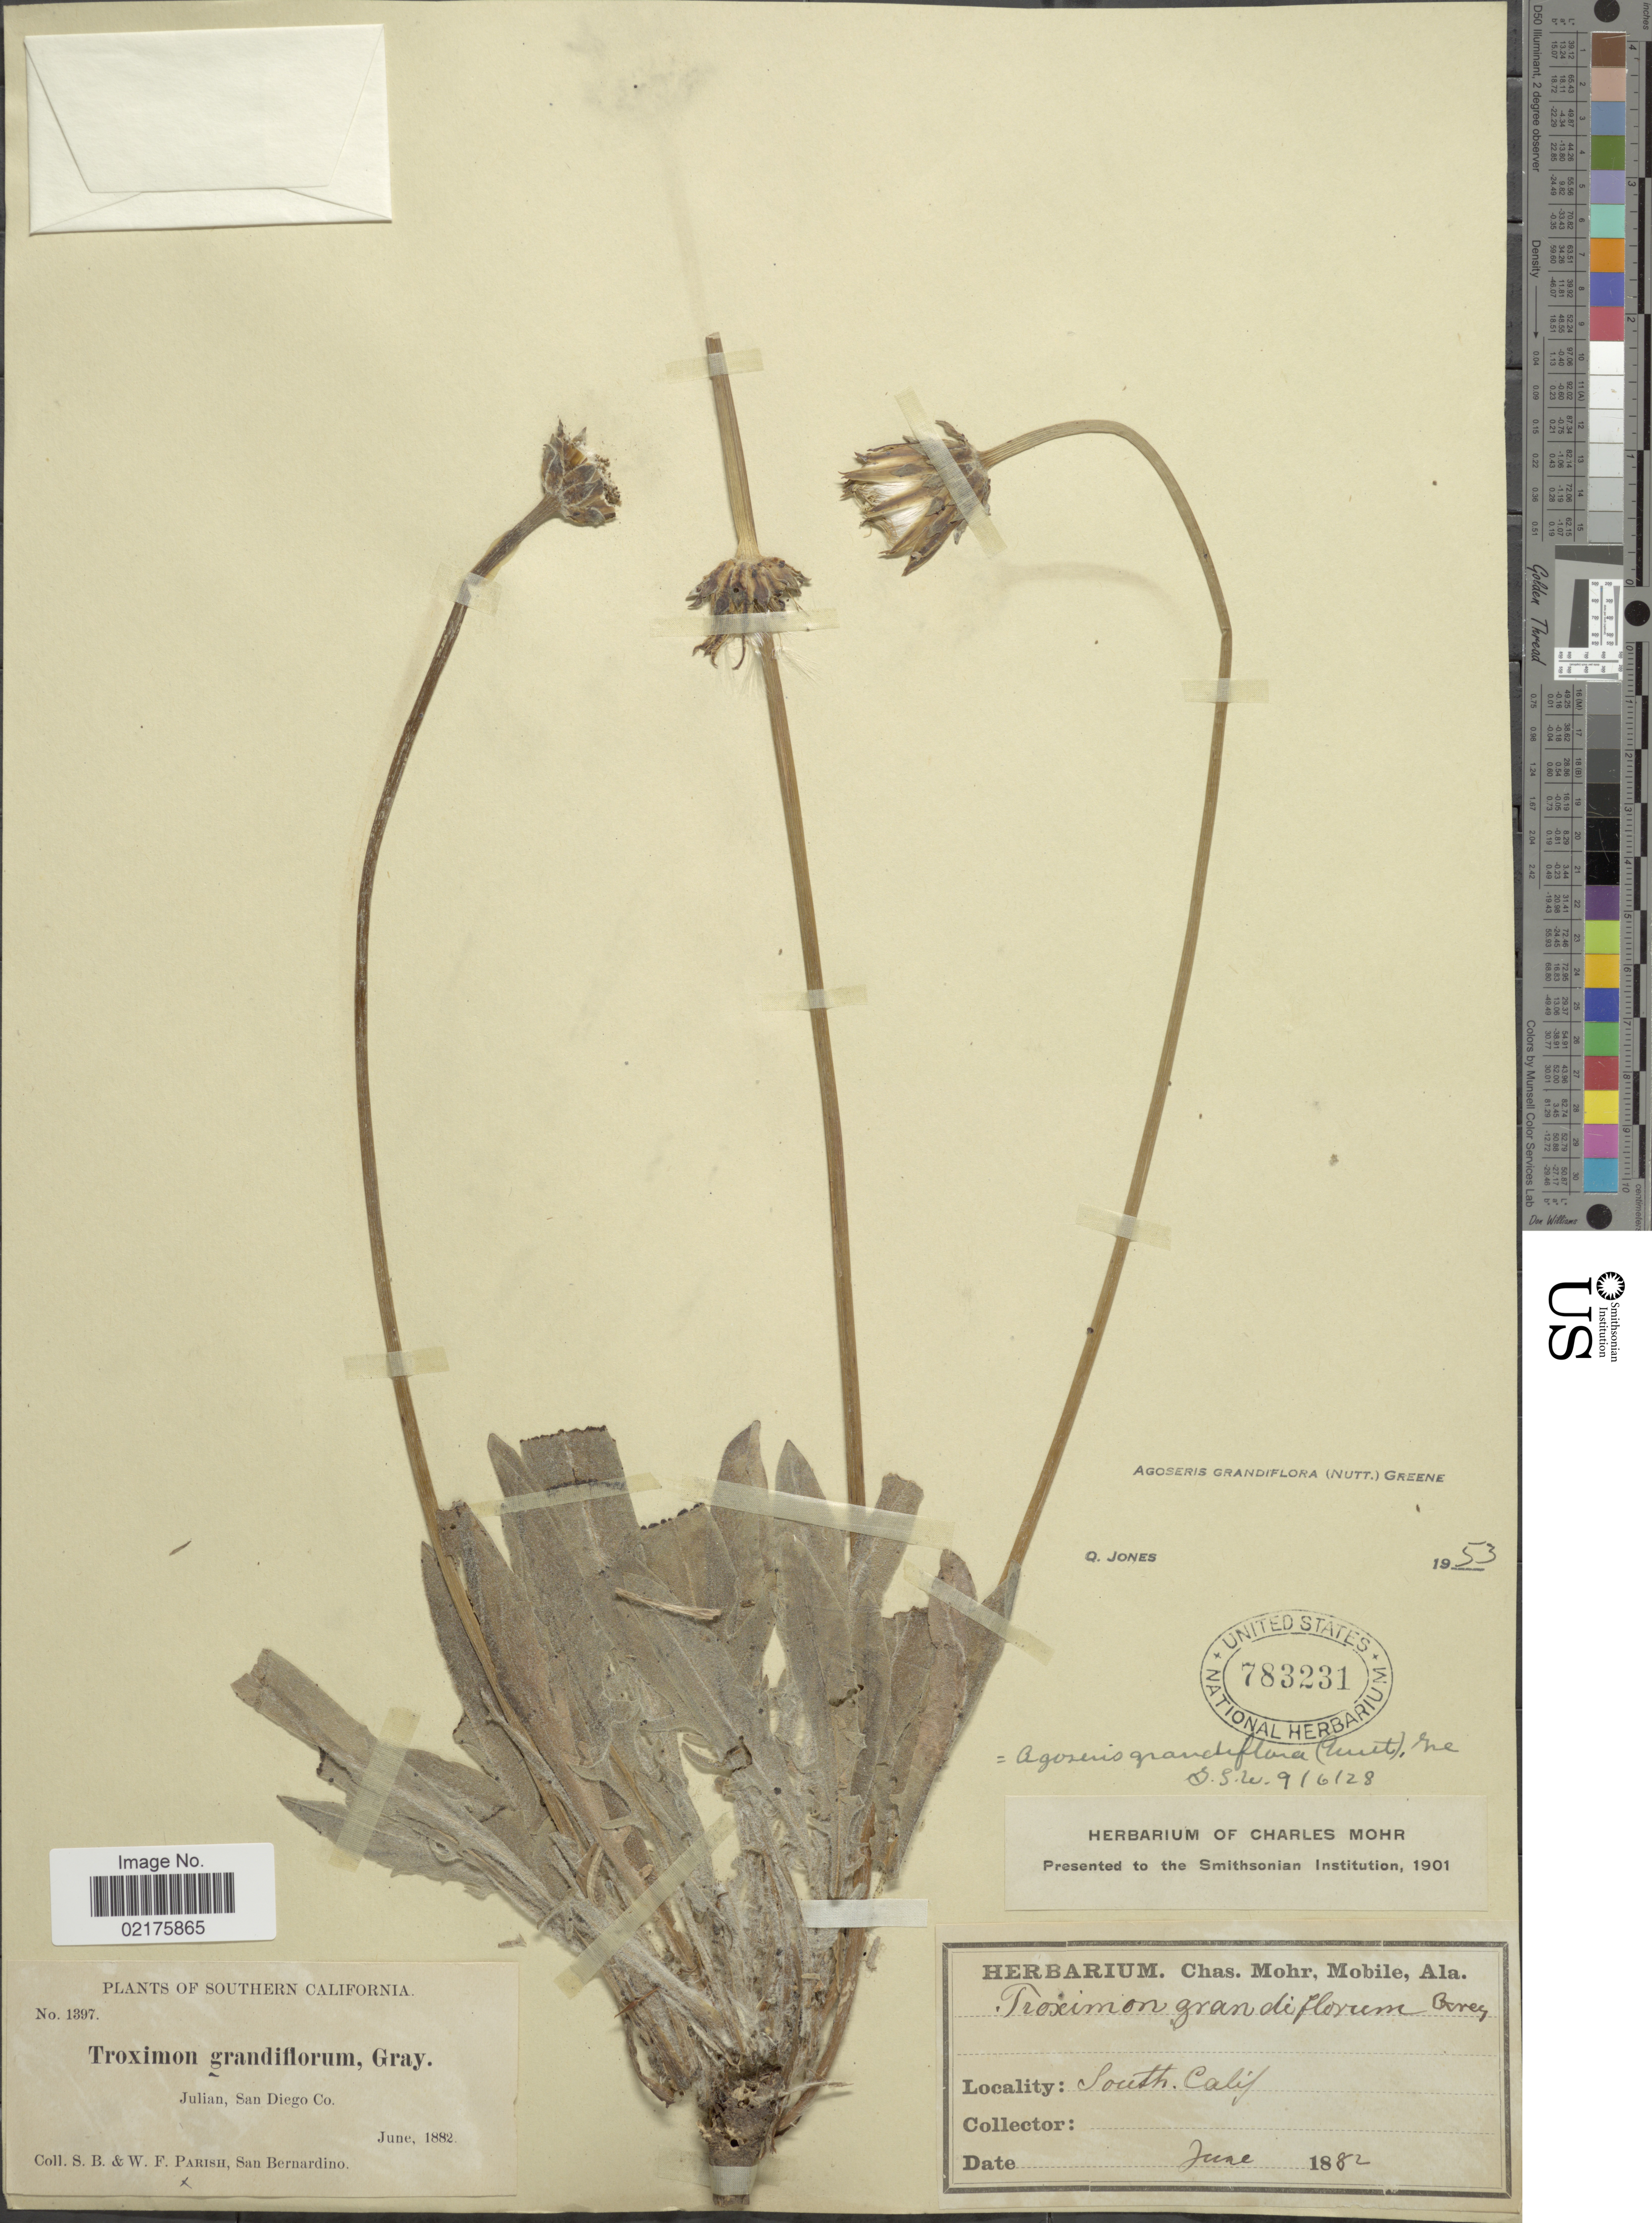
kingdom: Plantae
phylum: Tracheophyta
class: Magnoliopsida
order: Asterales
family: Asteraceae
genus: Agoseris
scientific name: Agoseris grandiflora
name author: (Nutt.) Greene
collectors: S. B. Parish & W. F. Parish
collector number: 1397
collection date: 1882-06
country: United States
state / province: California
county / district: San Diego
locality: Southern California, Julian, San Diego Co.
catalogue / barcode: US 783231